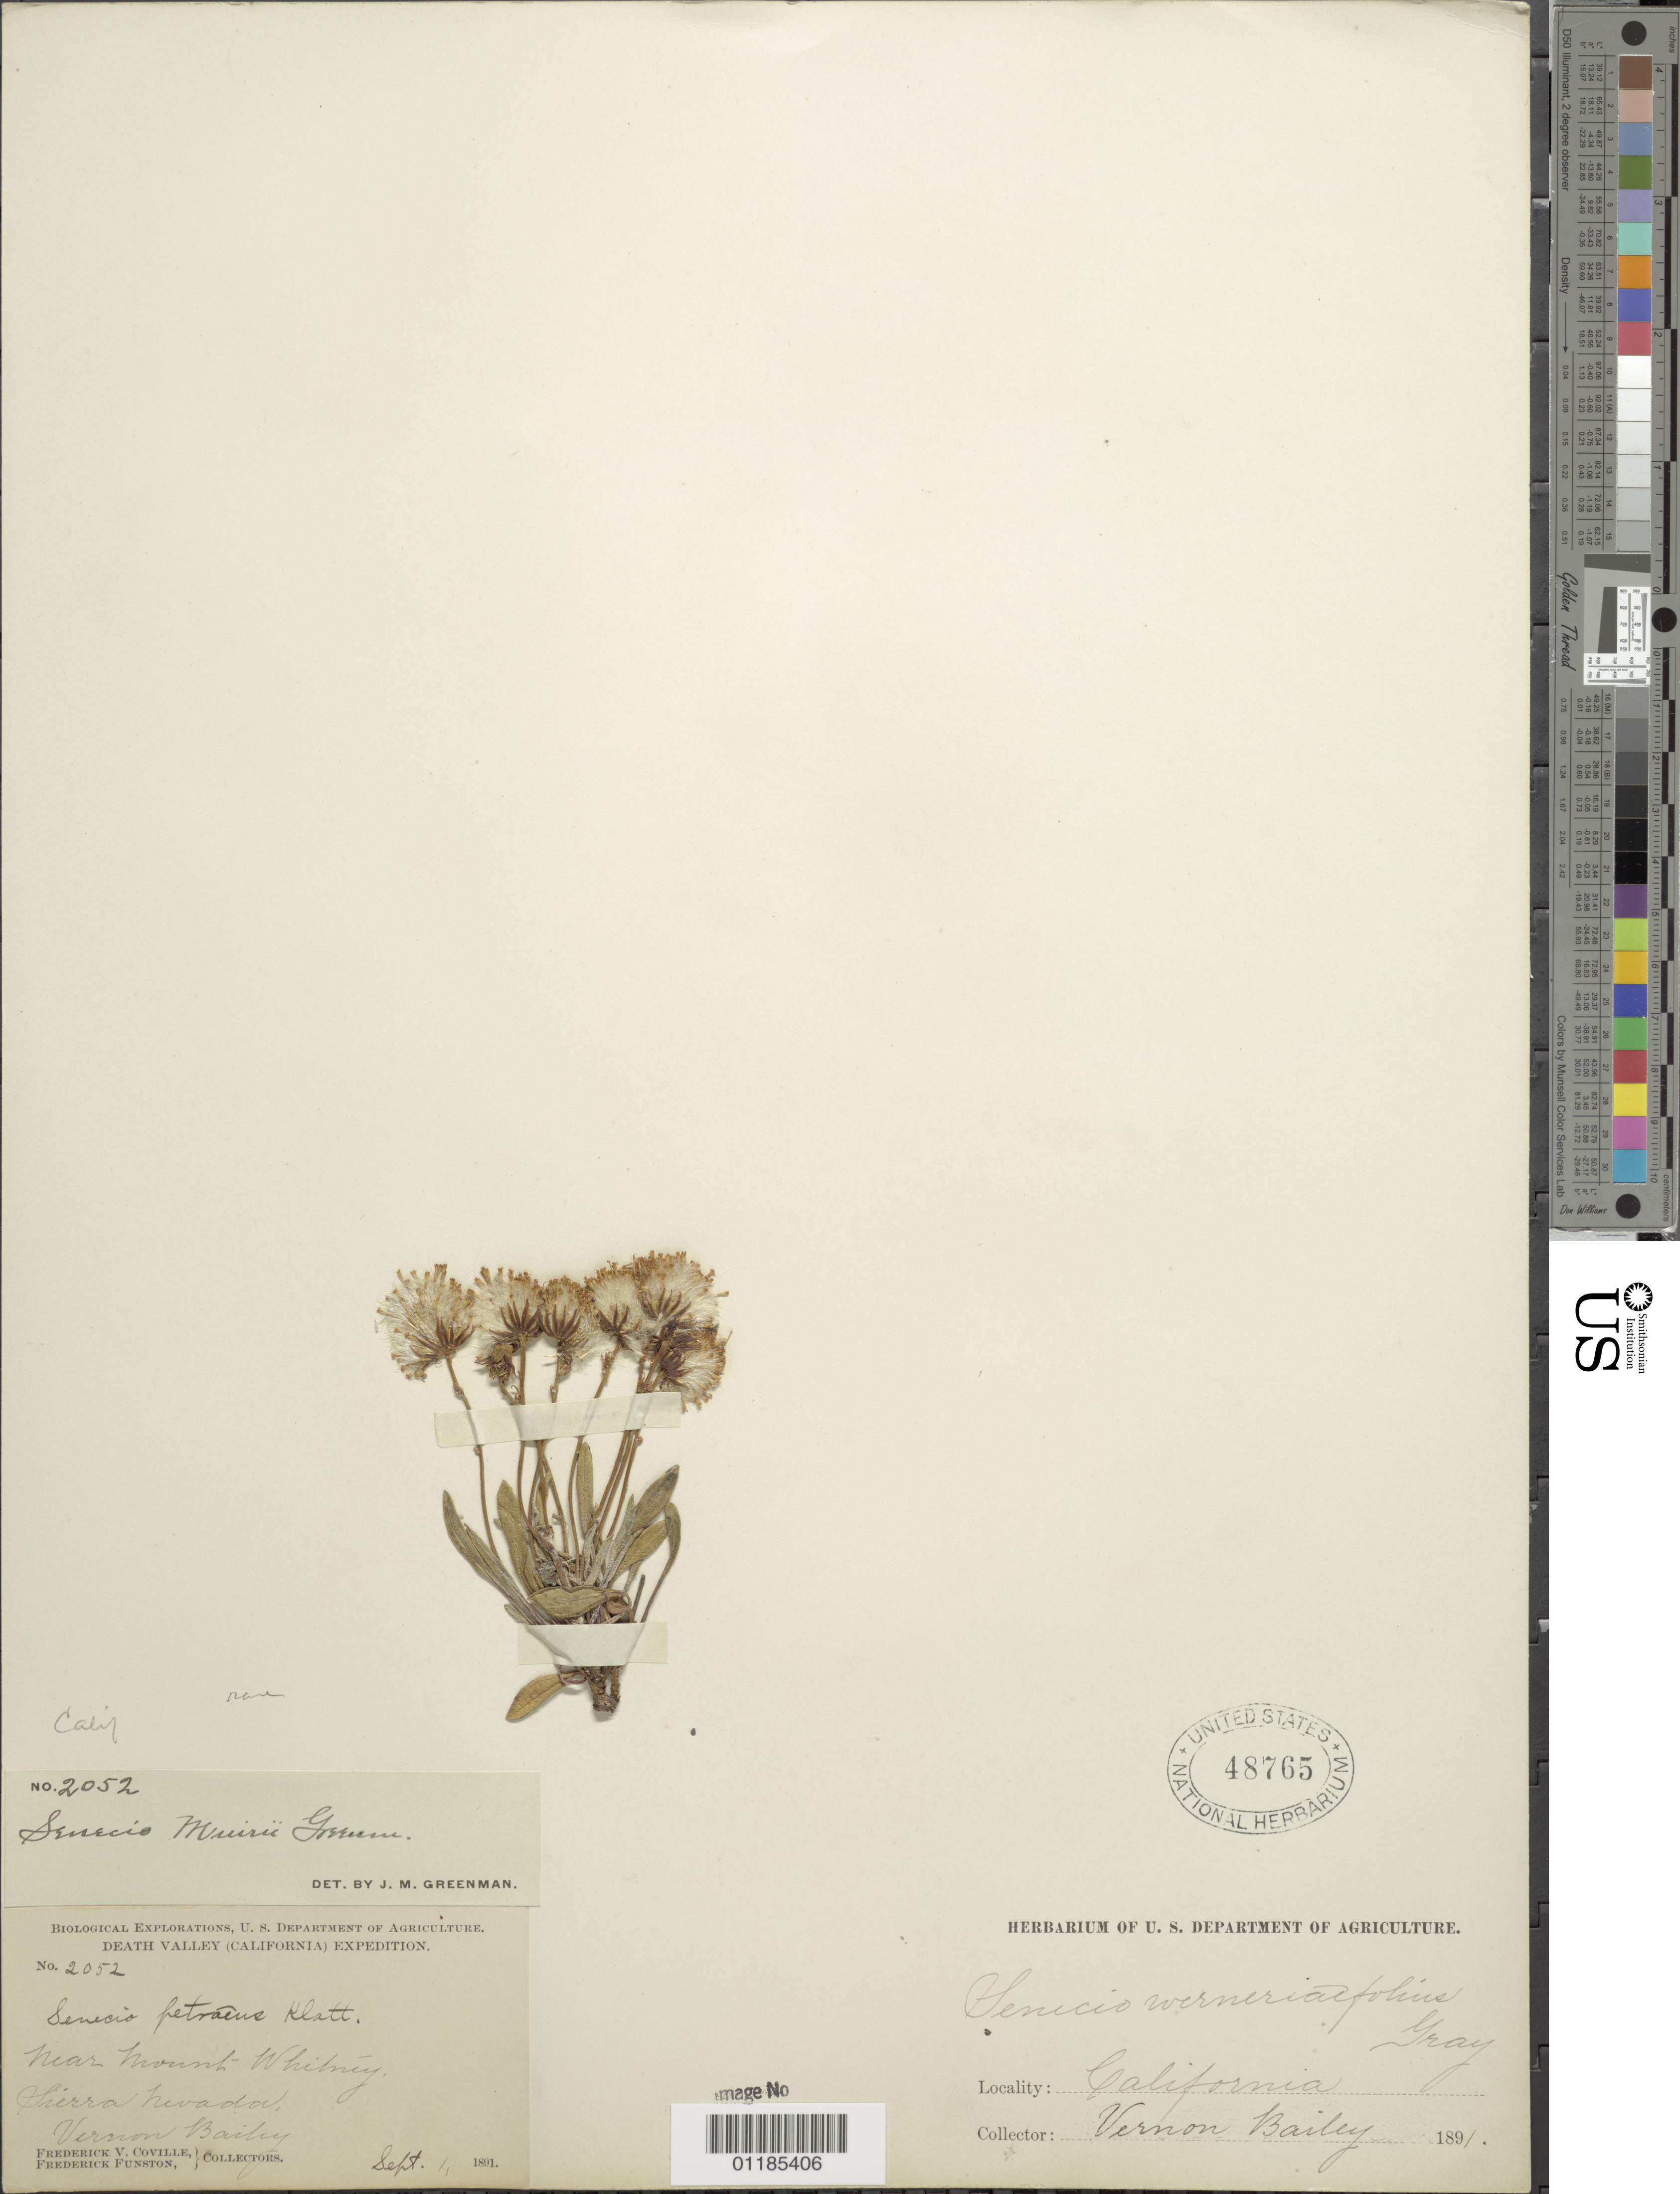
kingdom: Plantae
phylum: Tracheophyta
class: Magnoliopsida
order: Asterales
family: Asteraceae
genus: Packera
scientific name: Packera werneriifolia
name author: (A. Gray) W.A. Weber & Á. Löve ex Trock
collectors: V. O. Bailey, F. V. Coville & F. Funston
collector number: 2052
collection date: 1891-09-01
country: United States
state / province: California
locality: near Mount Whitney, Sierra Nevada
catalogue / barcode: US 48765